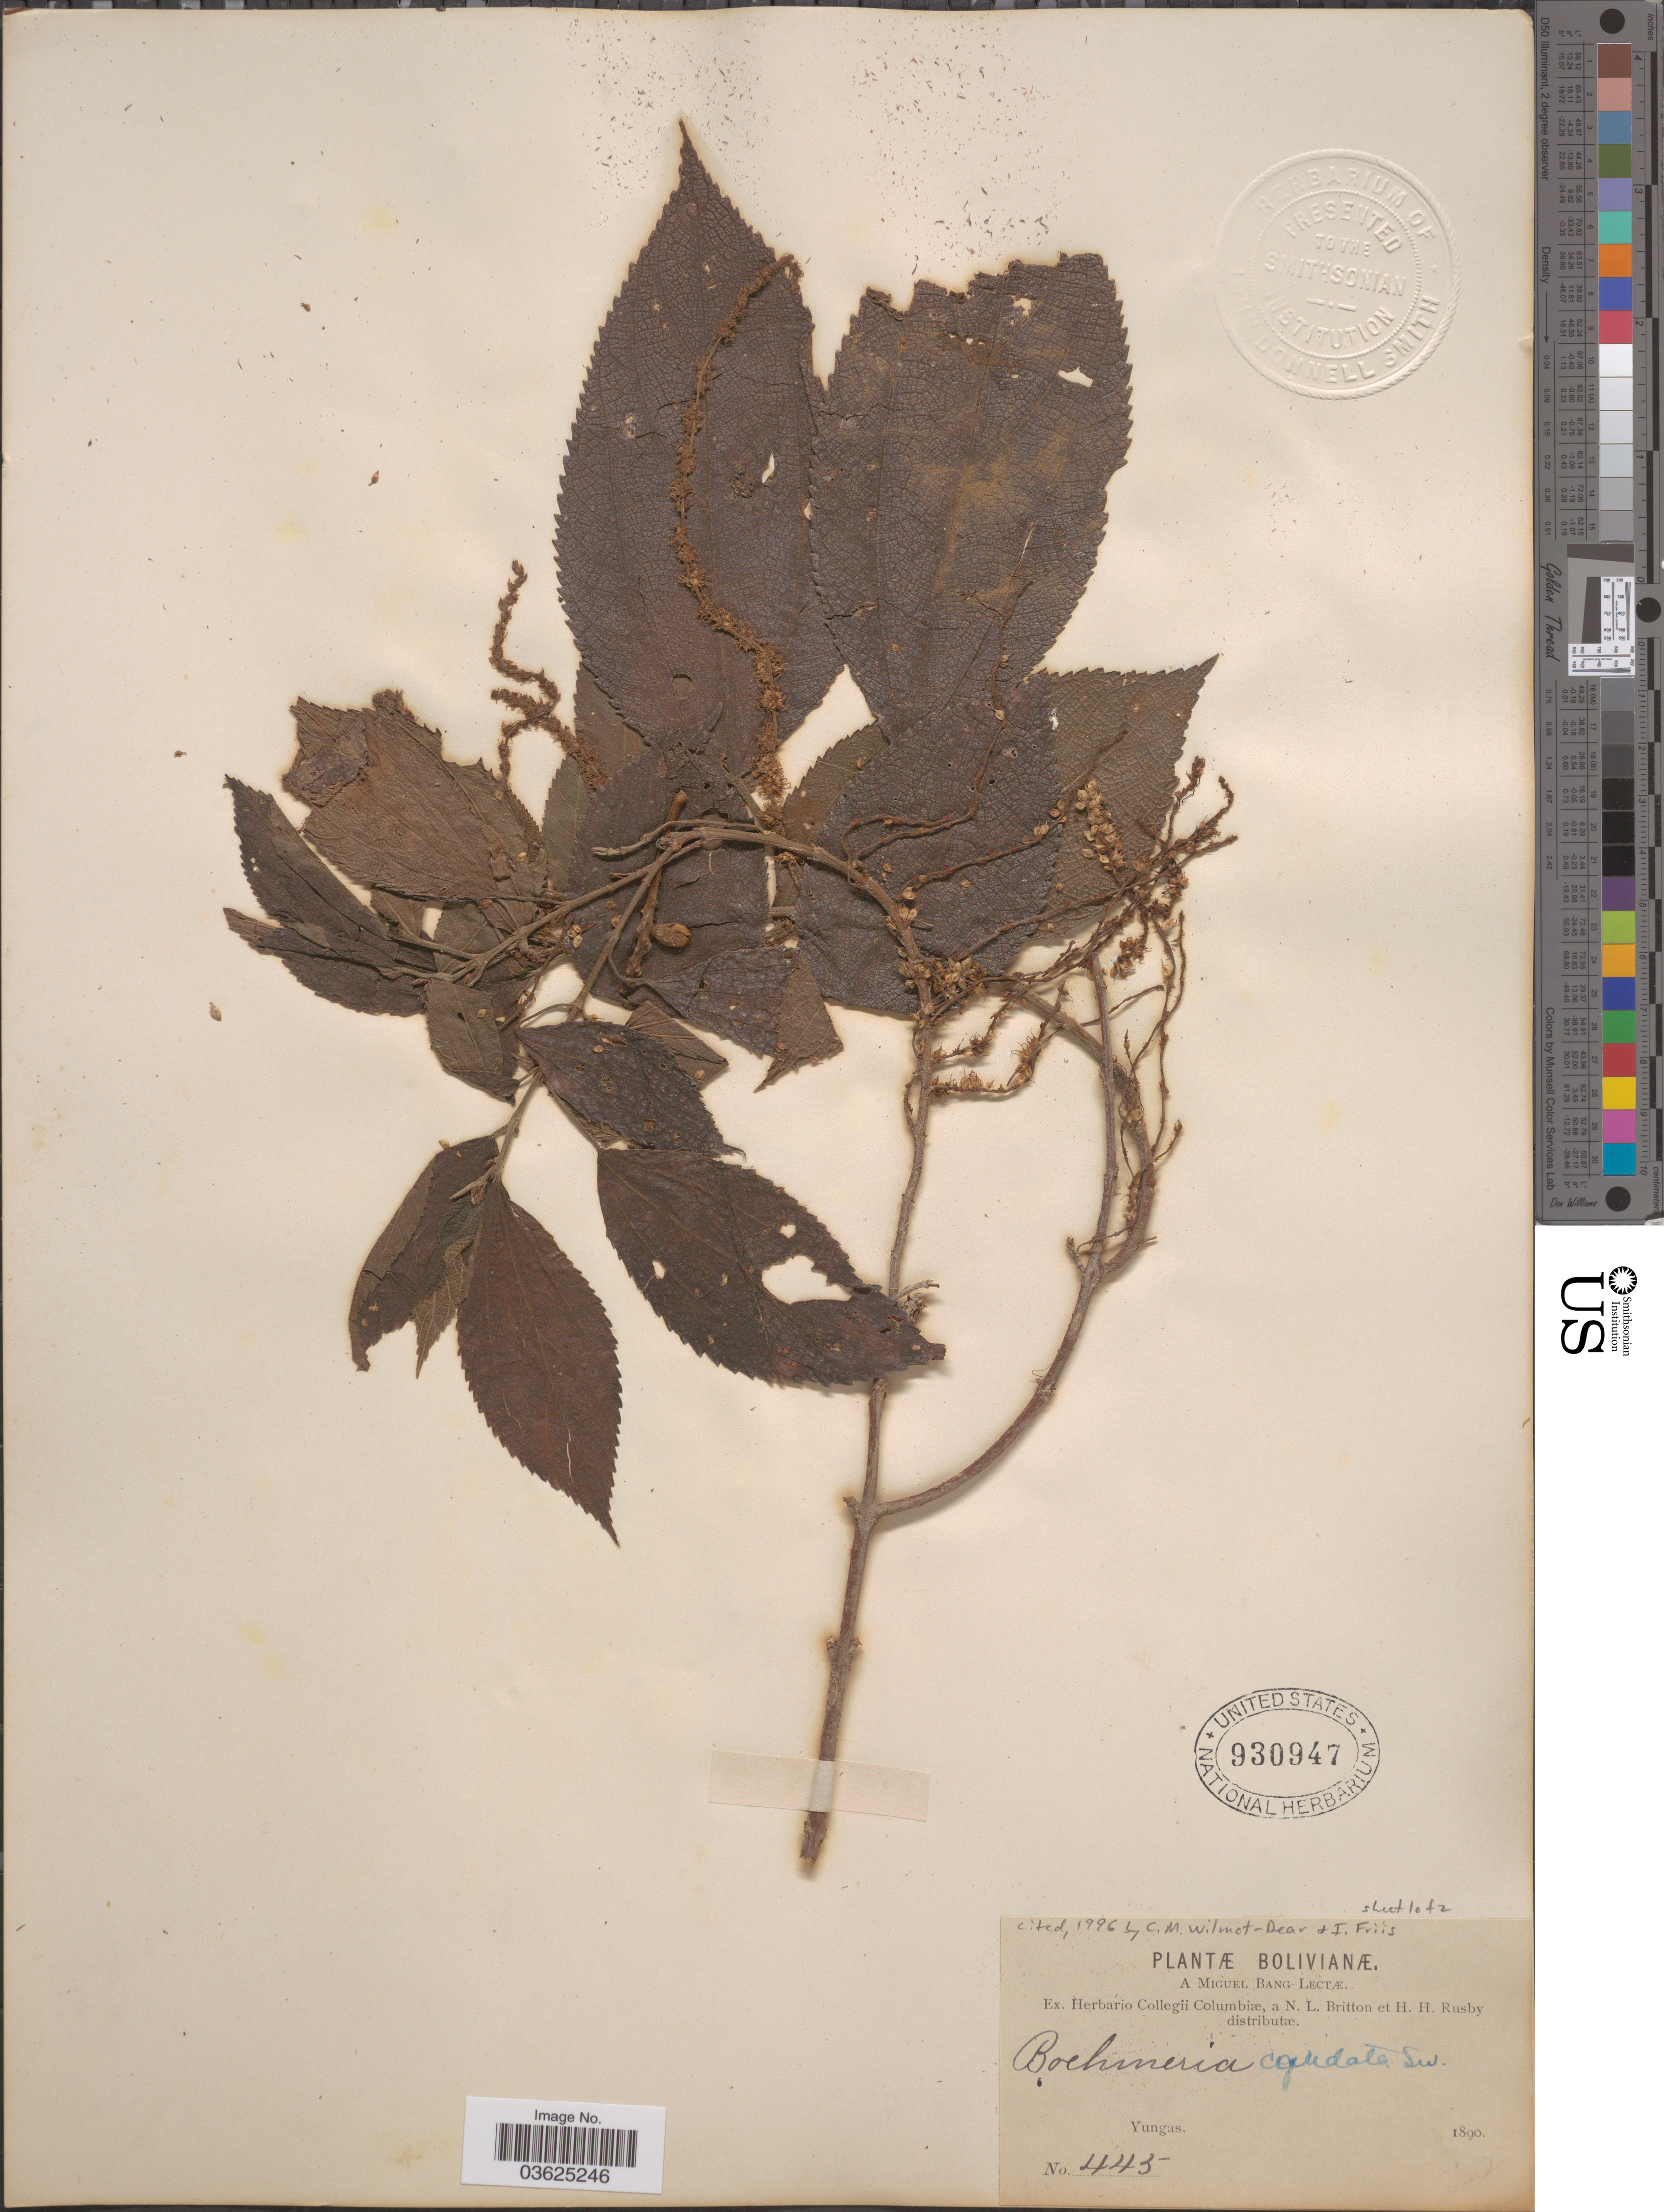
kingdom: Plantae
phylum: Tracheophyta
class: Magnoliopsida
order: Rosales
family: Urticaceae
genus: Boehmeria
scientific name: Boehmeria caudata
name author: Sw.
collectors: M. Bang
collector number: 445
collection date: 1890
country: Bolivia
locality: Yungas.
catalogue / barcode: US 930947